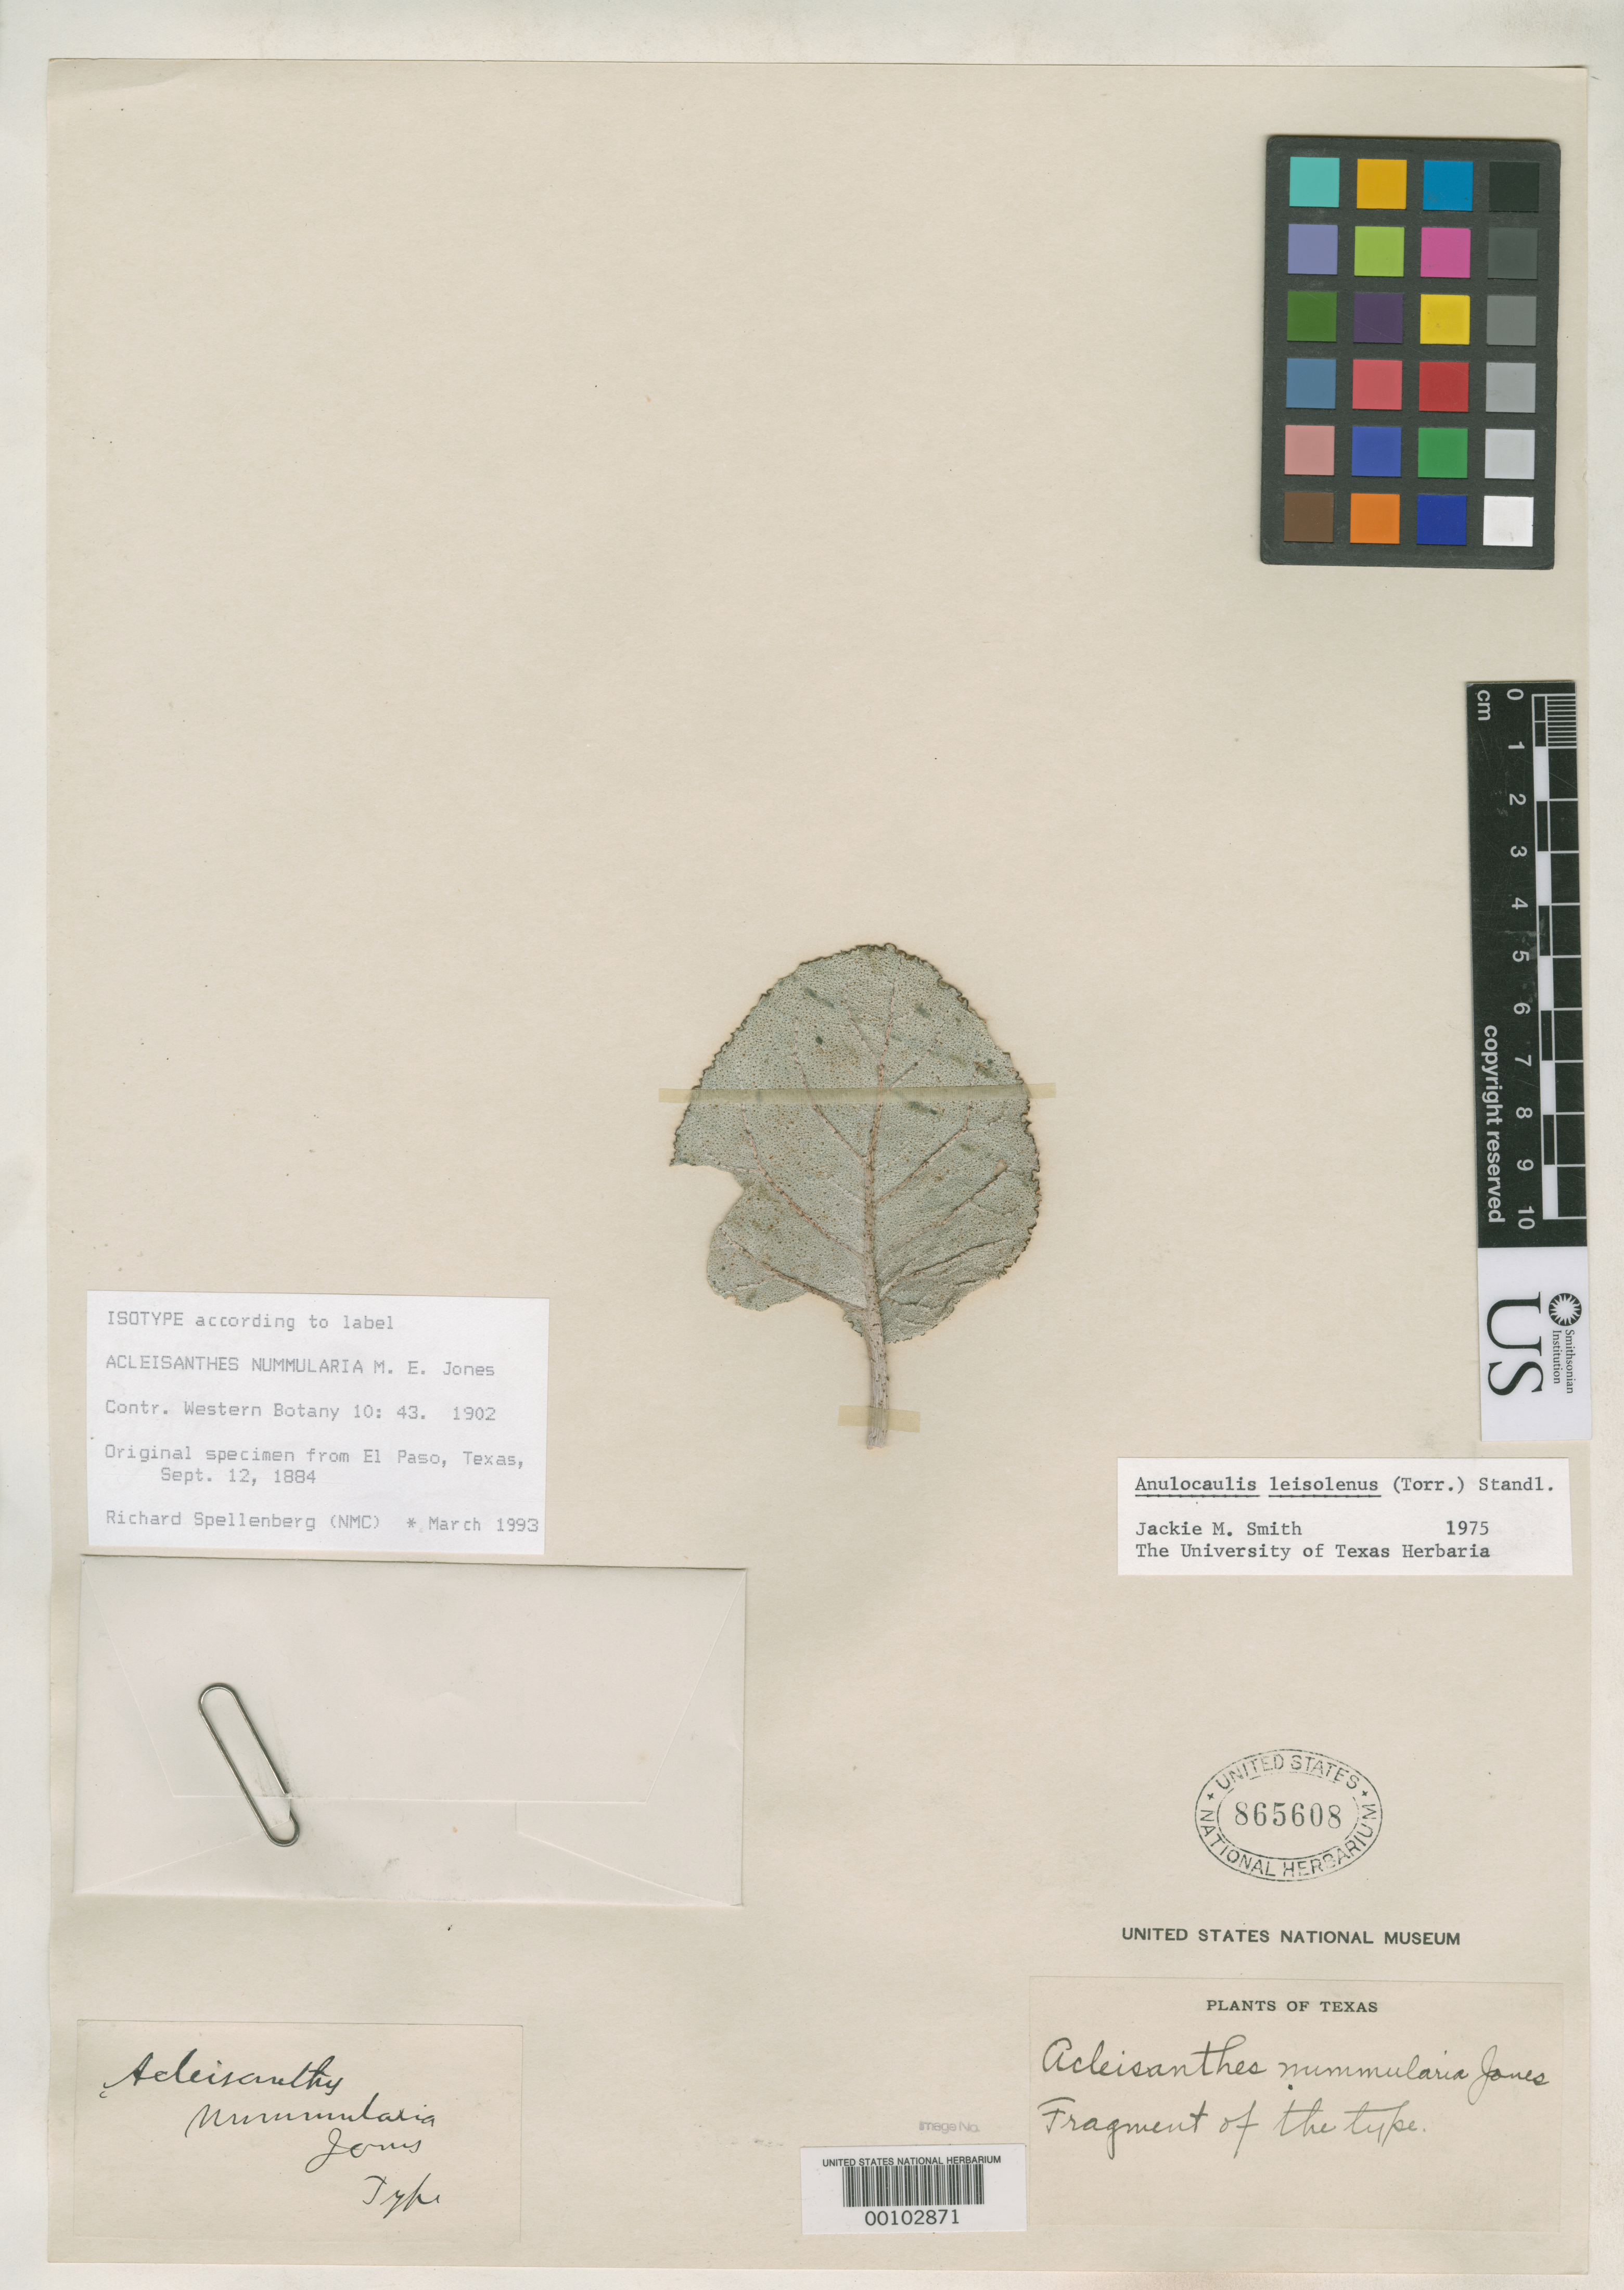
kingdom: Plantae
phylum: Tracheophyta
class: Magnoliopsida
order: Caryophyllales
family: Nyctaginaceae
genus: Acleisanthes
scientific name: Acleisanthes nummularia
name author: M.E. Jones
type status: Isotype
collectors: M. E. Jones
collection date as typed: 12 Sep 1884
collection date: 1884-09-12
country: United States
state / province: Texas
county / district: El Paso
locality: El Paso.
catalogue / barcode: US 865608